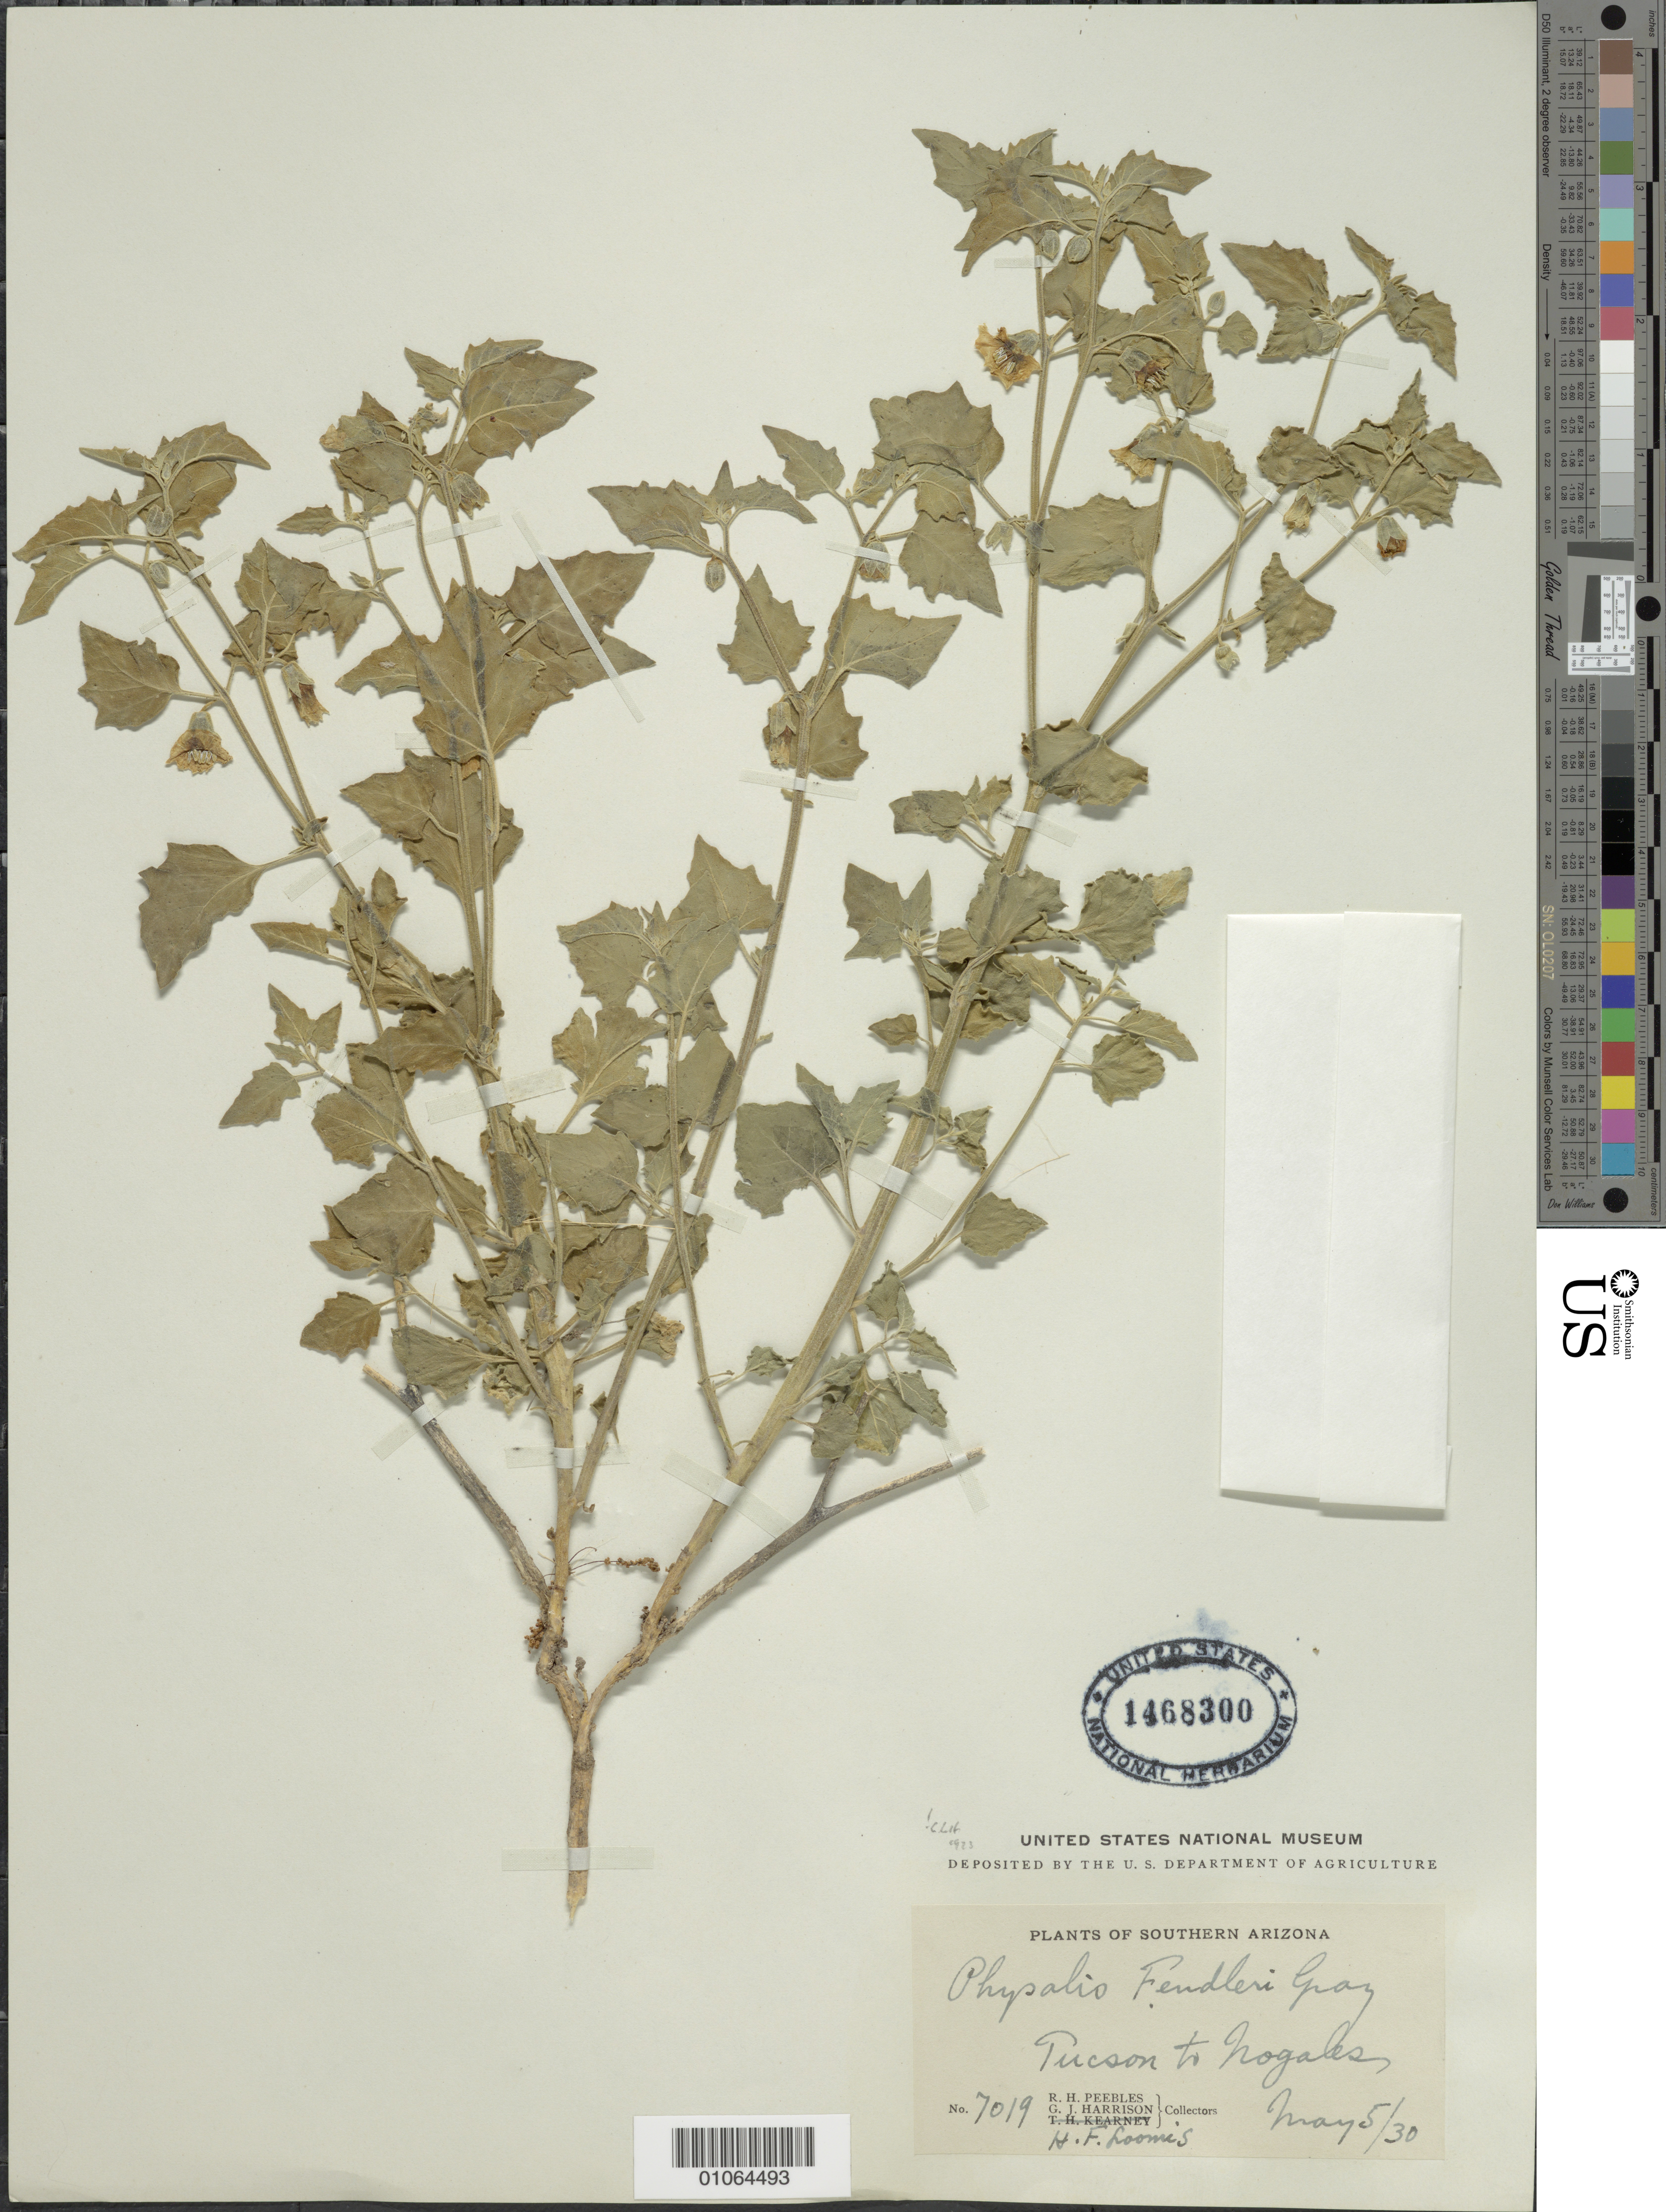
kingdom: Plantae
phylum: Tracheophyta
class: Magnoliopsida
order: Solanales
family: Solanaceae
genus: Physalis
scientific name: Physalis fendleri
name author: A. Gray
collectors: R. H. Peebles & G. J. Harrison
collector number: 7019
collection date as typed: Transcribed d/m/y: 5/5/30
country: United States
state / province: Arizona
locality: Southern Arizona. Tucson to Nogales.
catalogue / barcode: US 1468300